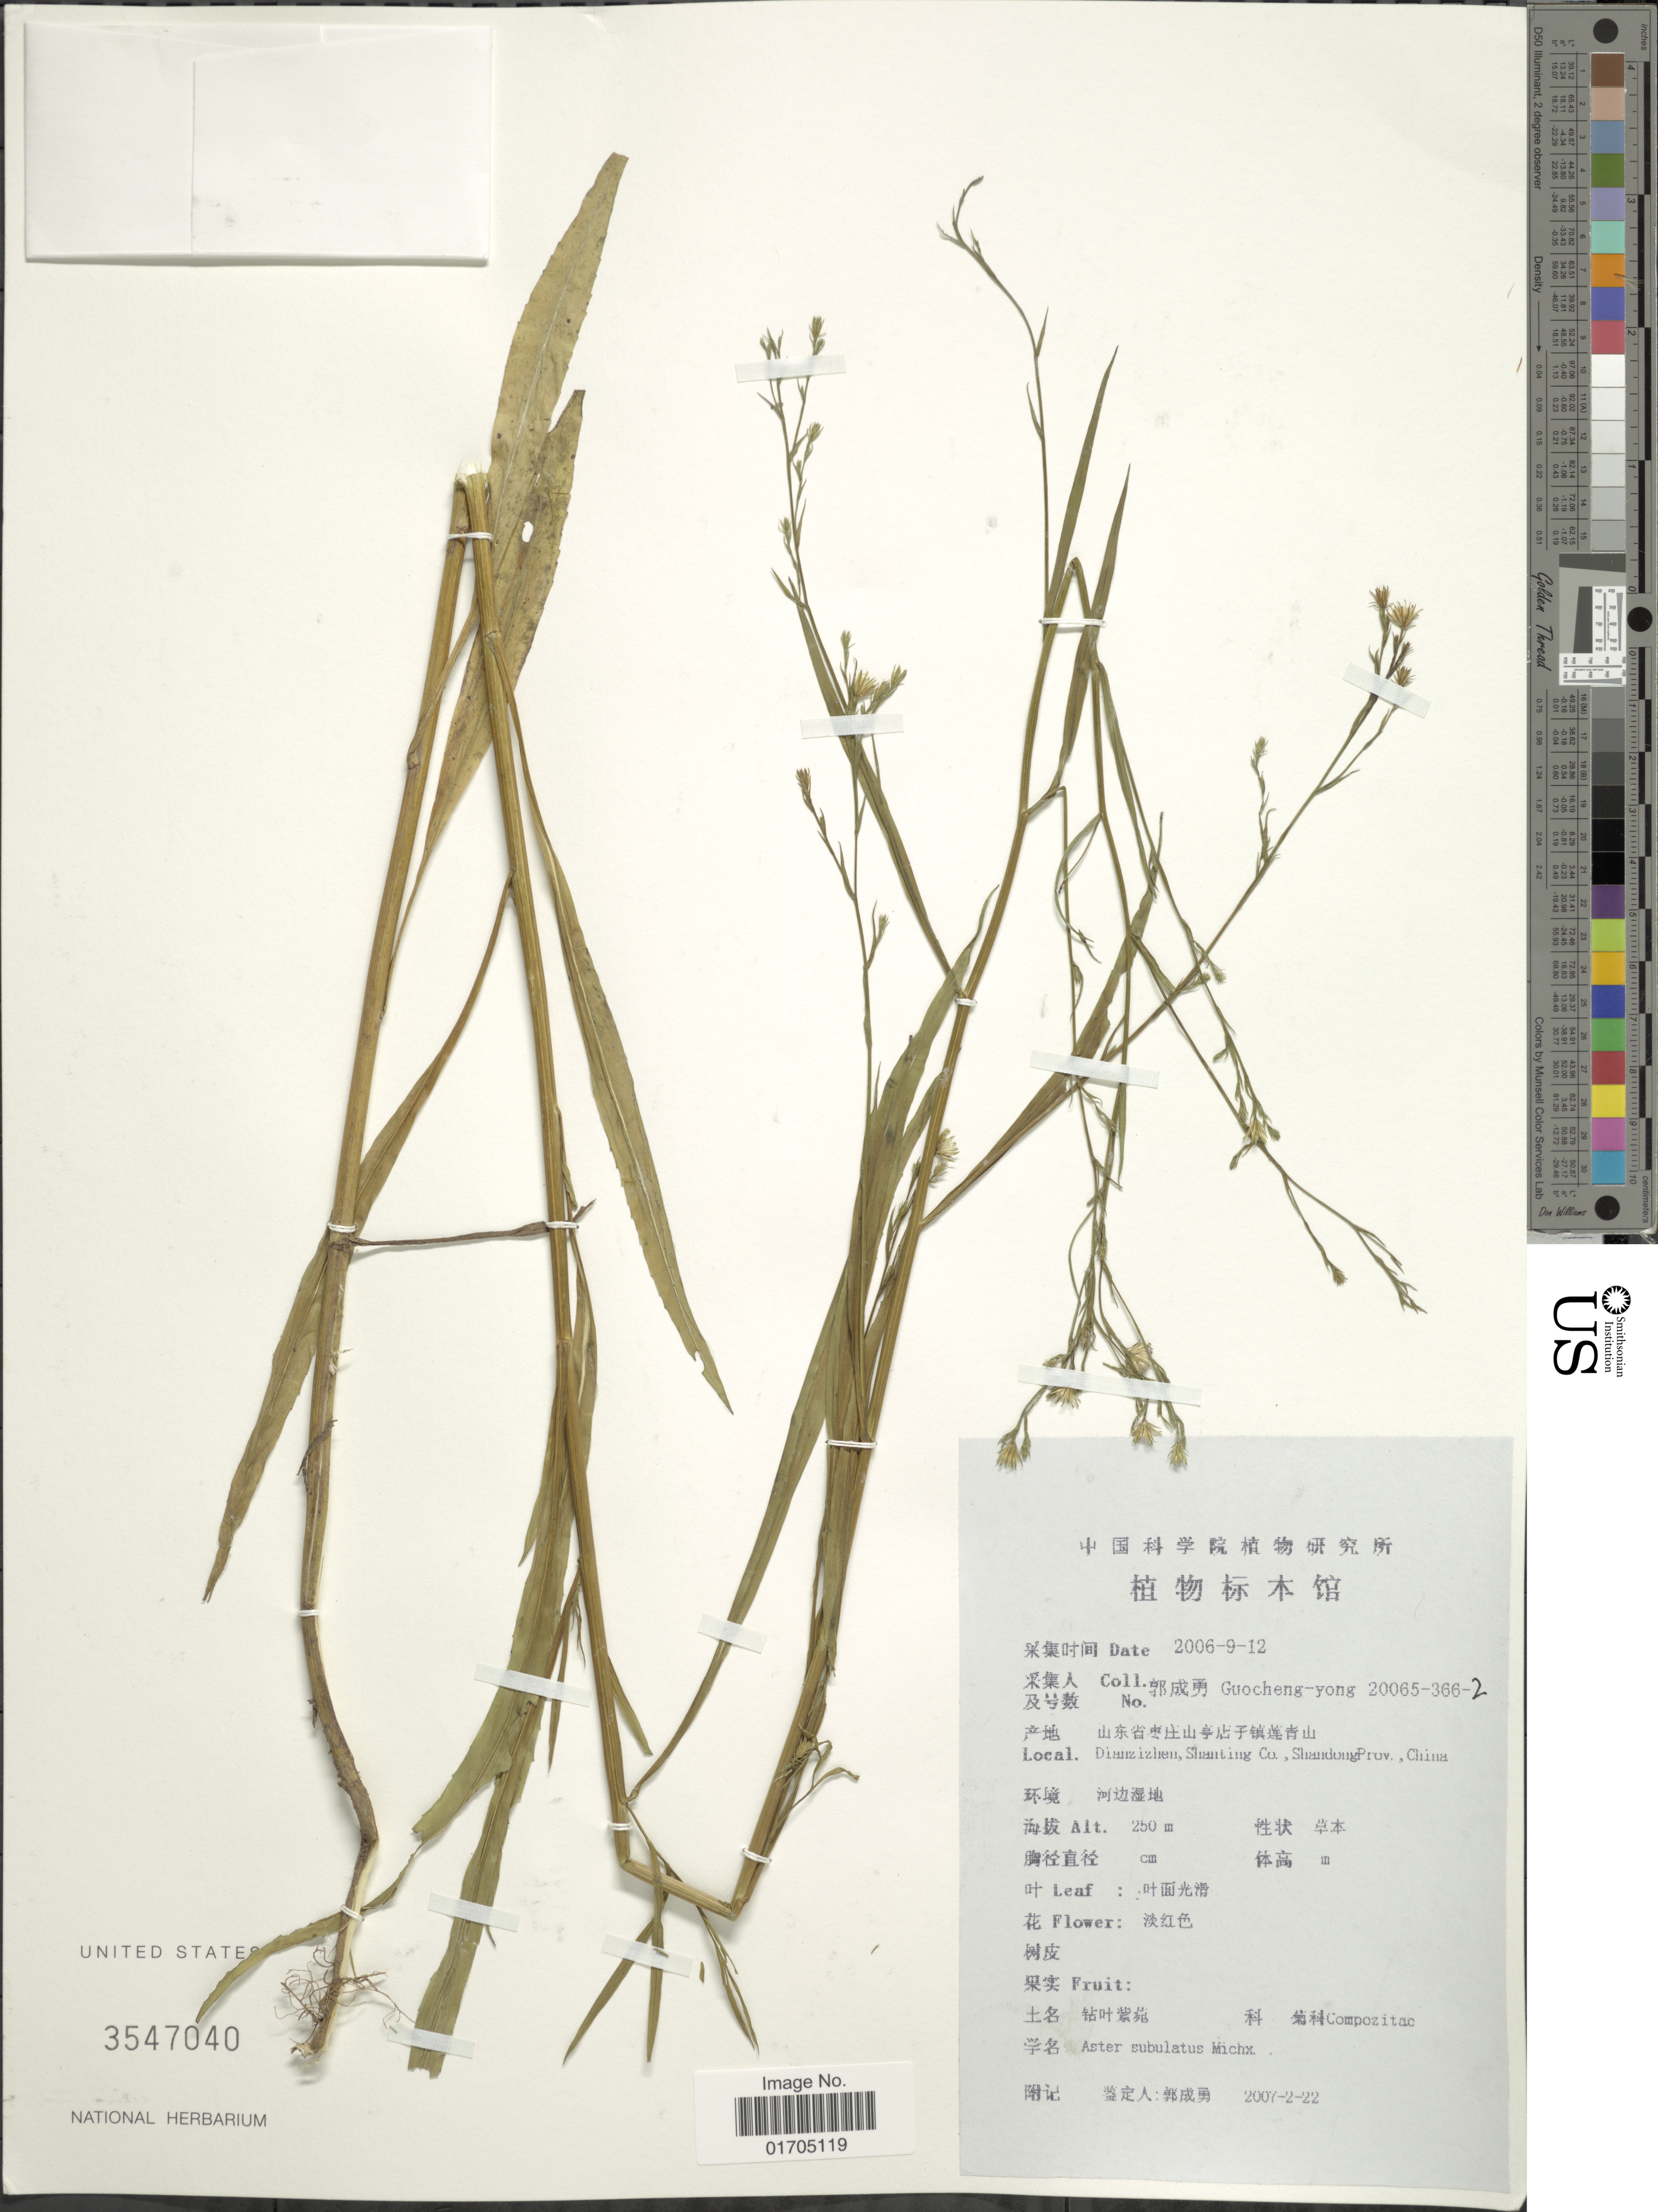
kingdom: Plantae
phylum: Tracheophyta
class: Magnoliopsida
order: Asterales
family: Asteraceae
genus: Symphyotrichum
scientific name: Symphyotrichum subulatum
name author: (Michx.) G.L. Nesom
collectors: Guo cheng-yong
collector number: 20065-366-2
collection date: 2006-09-12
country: China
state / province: Shandong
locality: Dianzizhen, Shanting Co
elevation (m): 250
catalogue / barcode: US 3547040